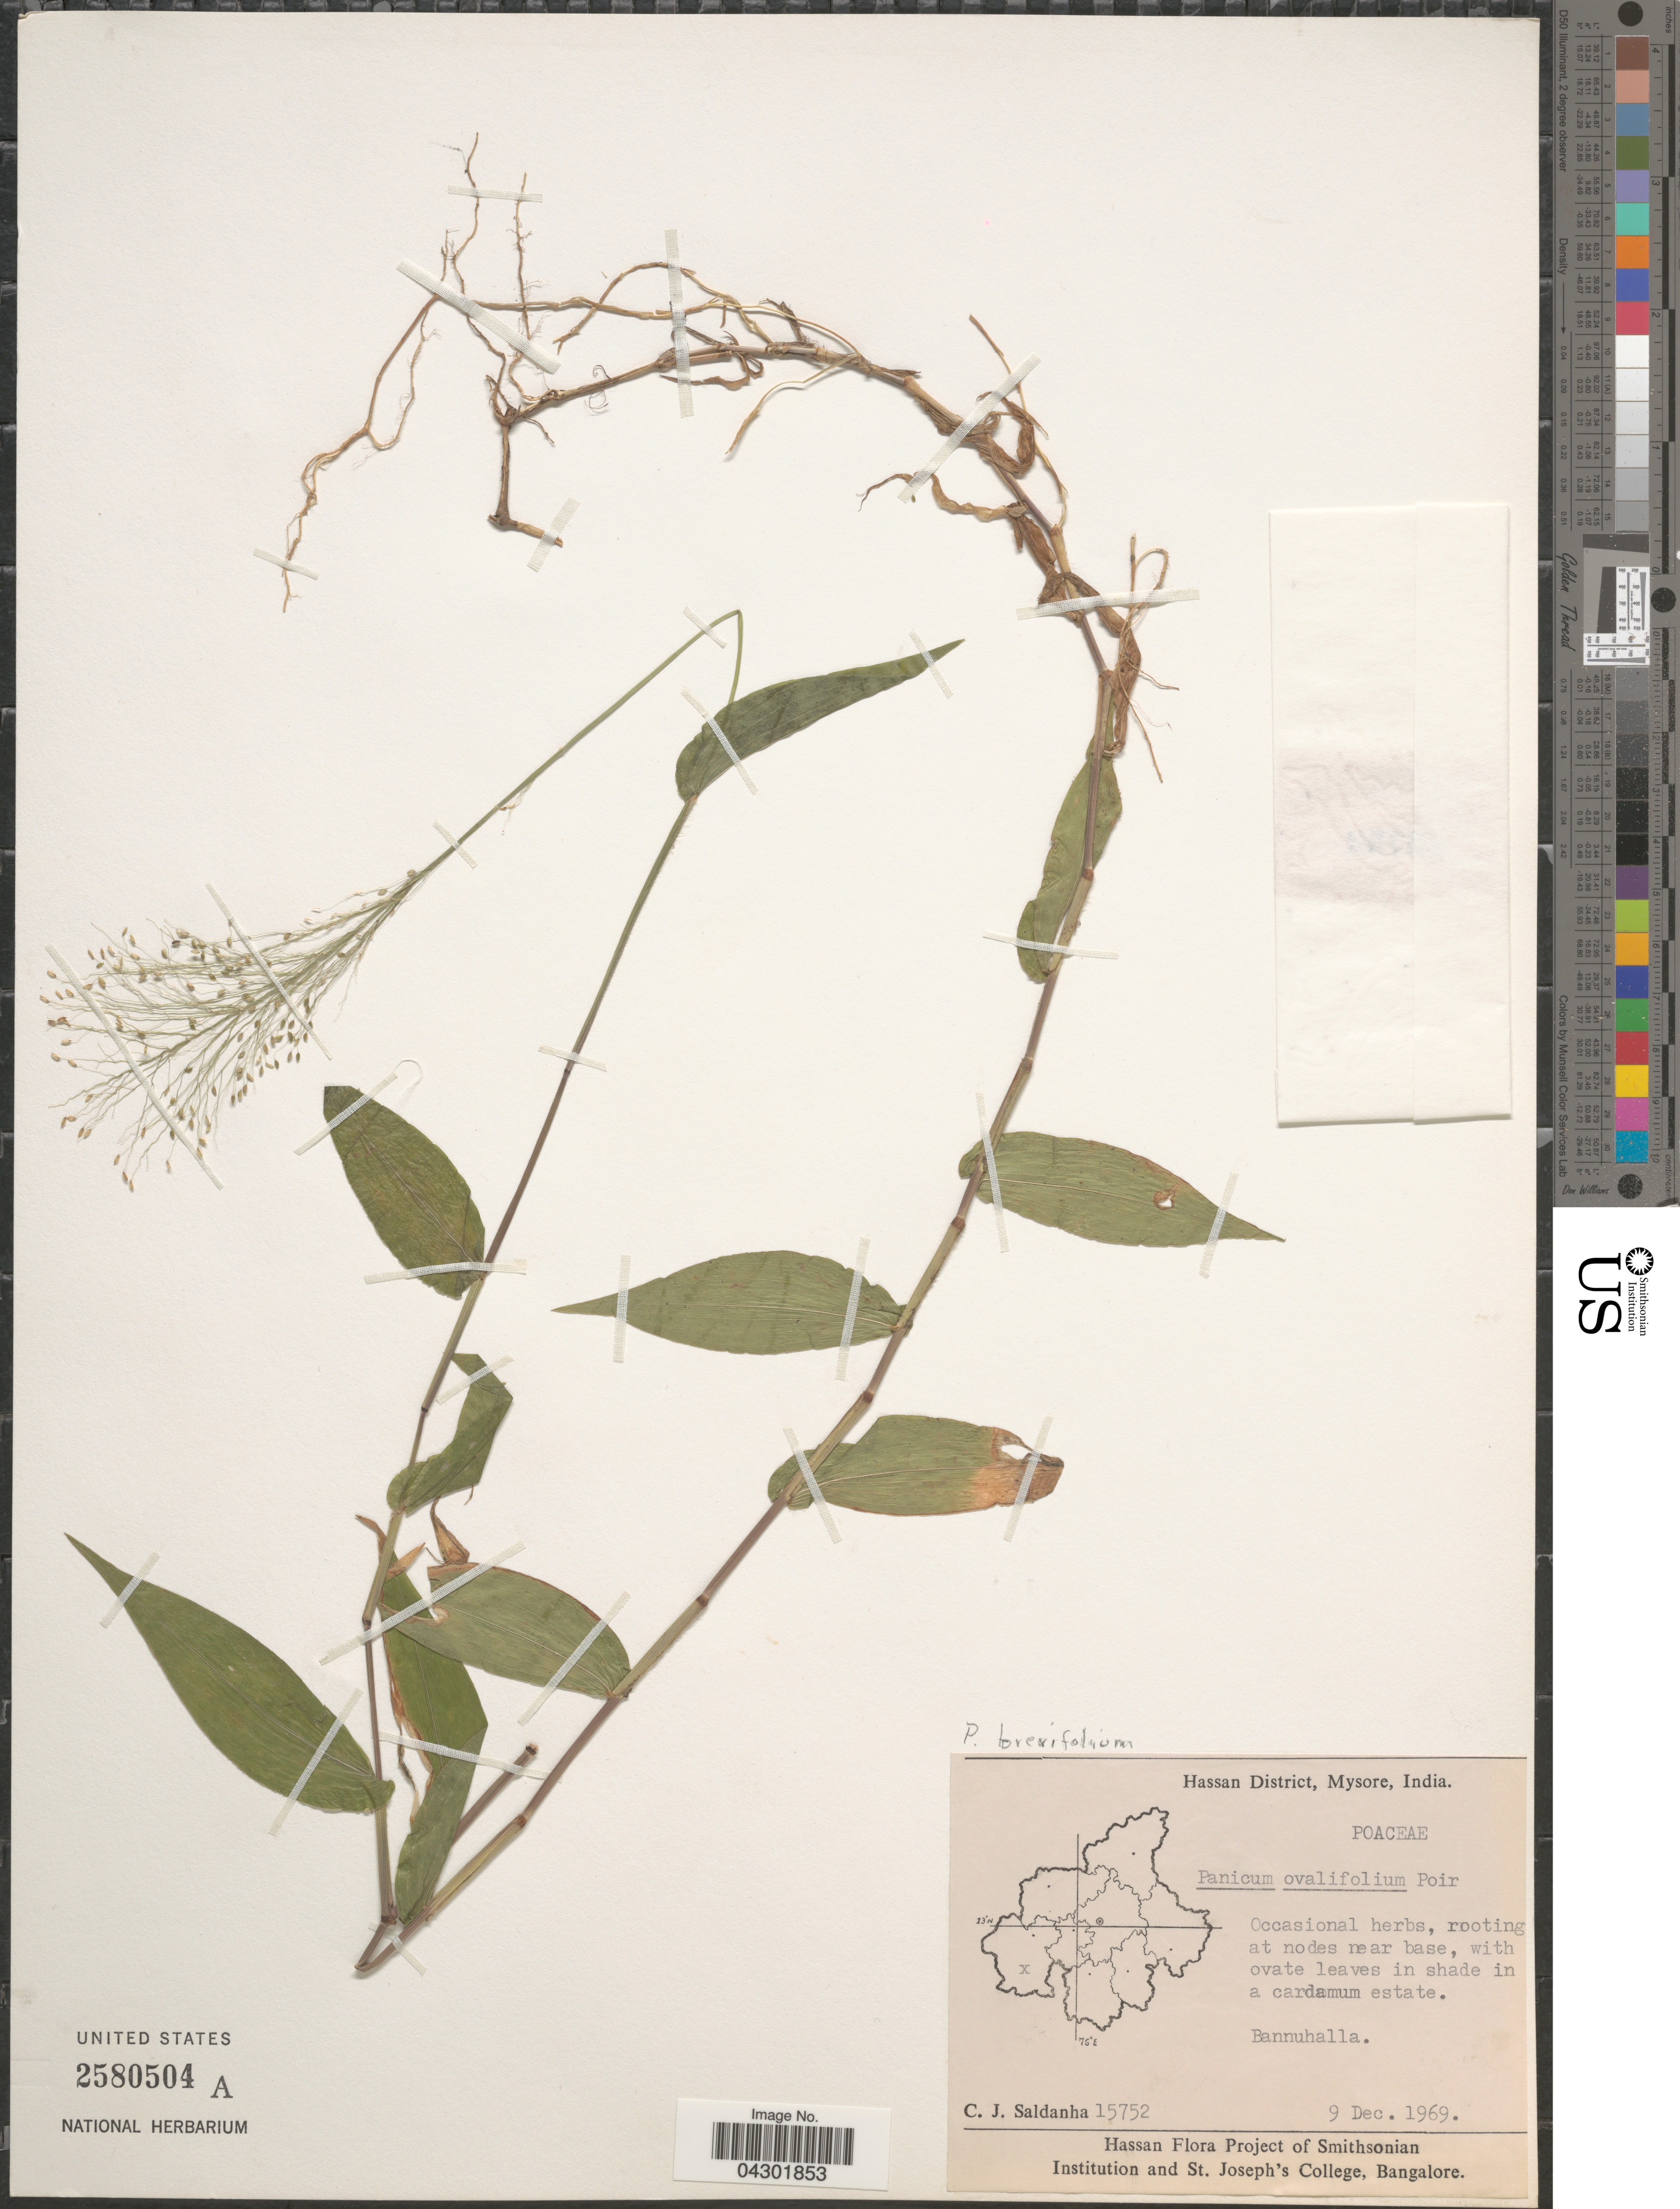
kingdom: Plantae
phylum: Tracheophyta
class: Liliopsida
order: Poales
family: Poaceae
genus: Panicum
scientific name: Panicum brevifolium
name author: L.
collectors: C. J. Saldanha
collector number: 15752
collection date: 1969-12-09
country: India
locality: Hassan District, Mysore. Bannuhalla.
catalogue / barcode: US 2580504A